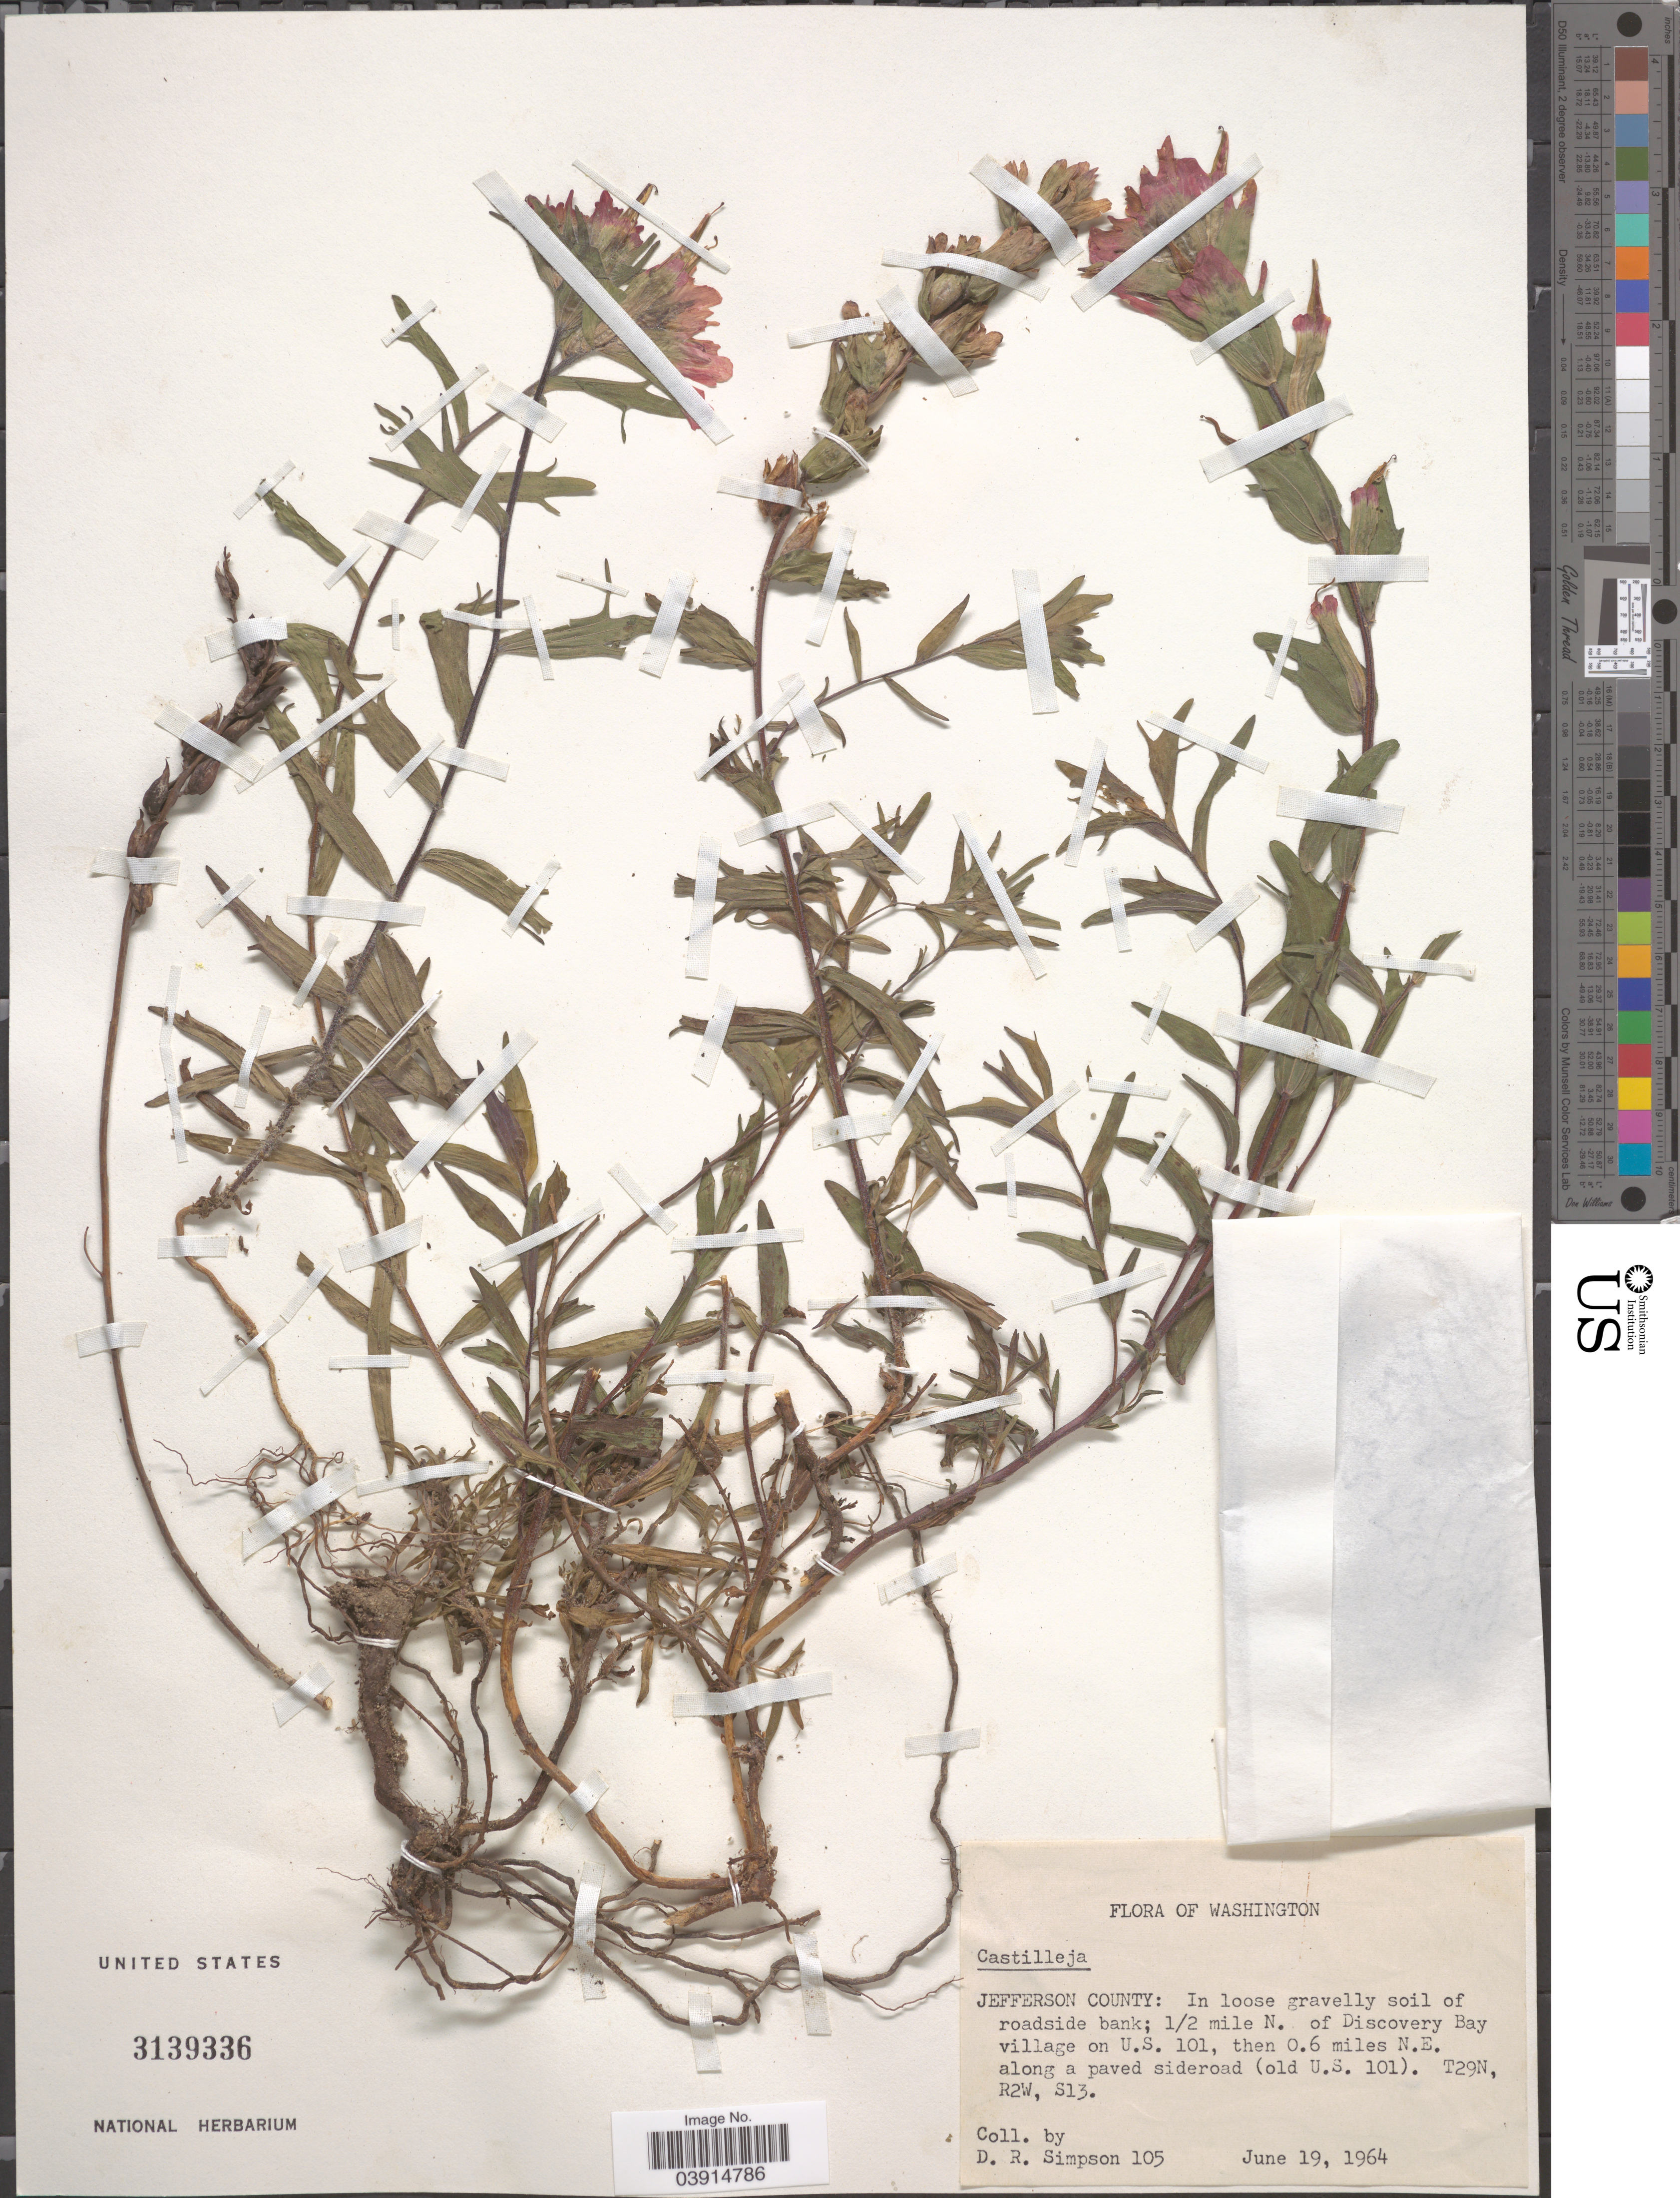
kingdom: Plantae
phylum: Tracheophyta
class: Magnoliopsida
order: Lamiales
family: Orobanchaceae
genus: Castilleja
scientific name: Castilleja sp.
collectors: D. R. Simpson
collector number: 105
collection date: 1964-06-19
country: United States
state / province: Washington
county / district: Jefferson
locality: Jefferson County: In loose gravelly soil of roadside bank; ½ mile N. of Discovery Bay village on U.S. 101, then 0.6 miles N.E. along a paved sideroad (old U.S.101). T29N, R2W, S13.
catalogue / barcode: US 3139336